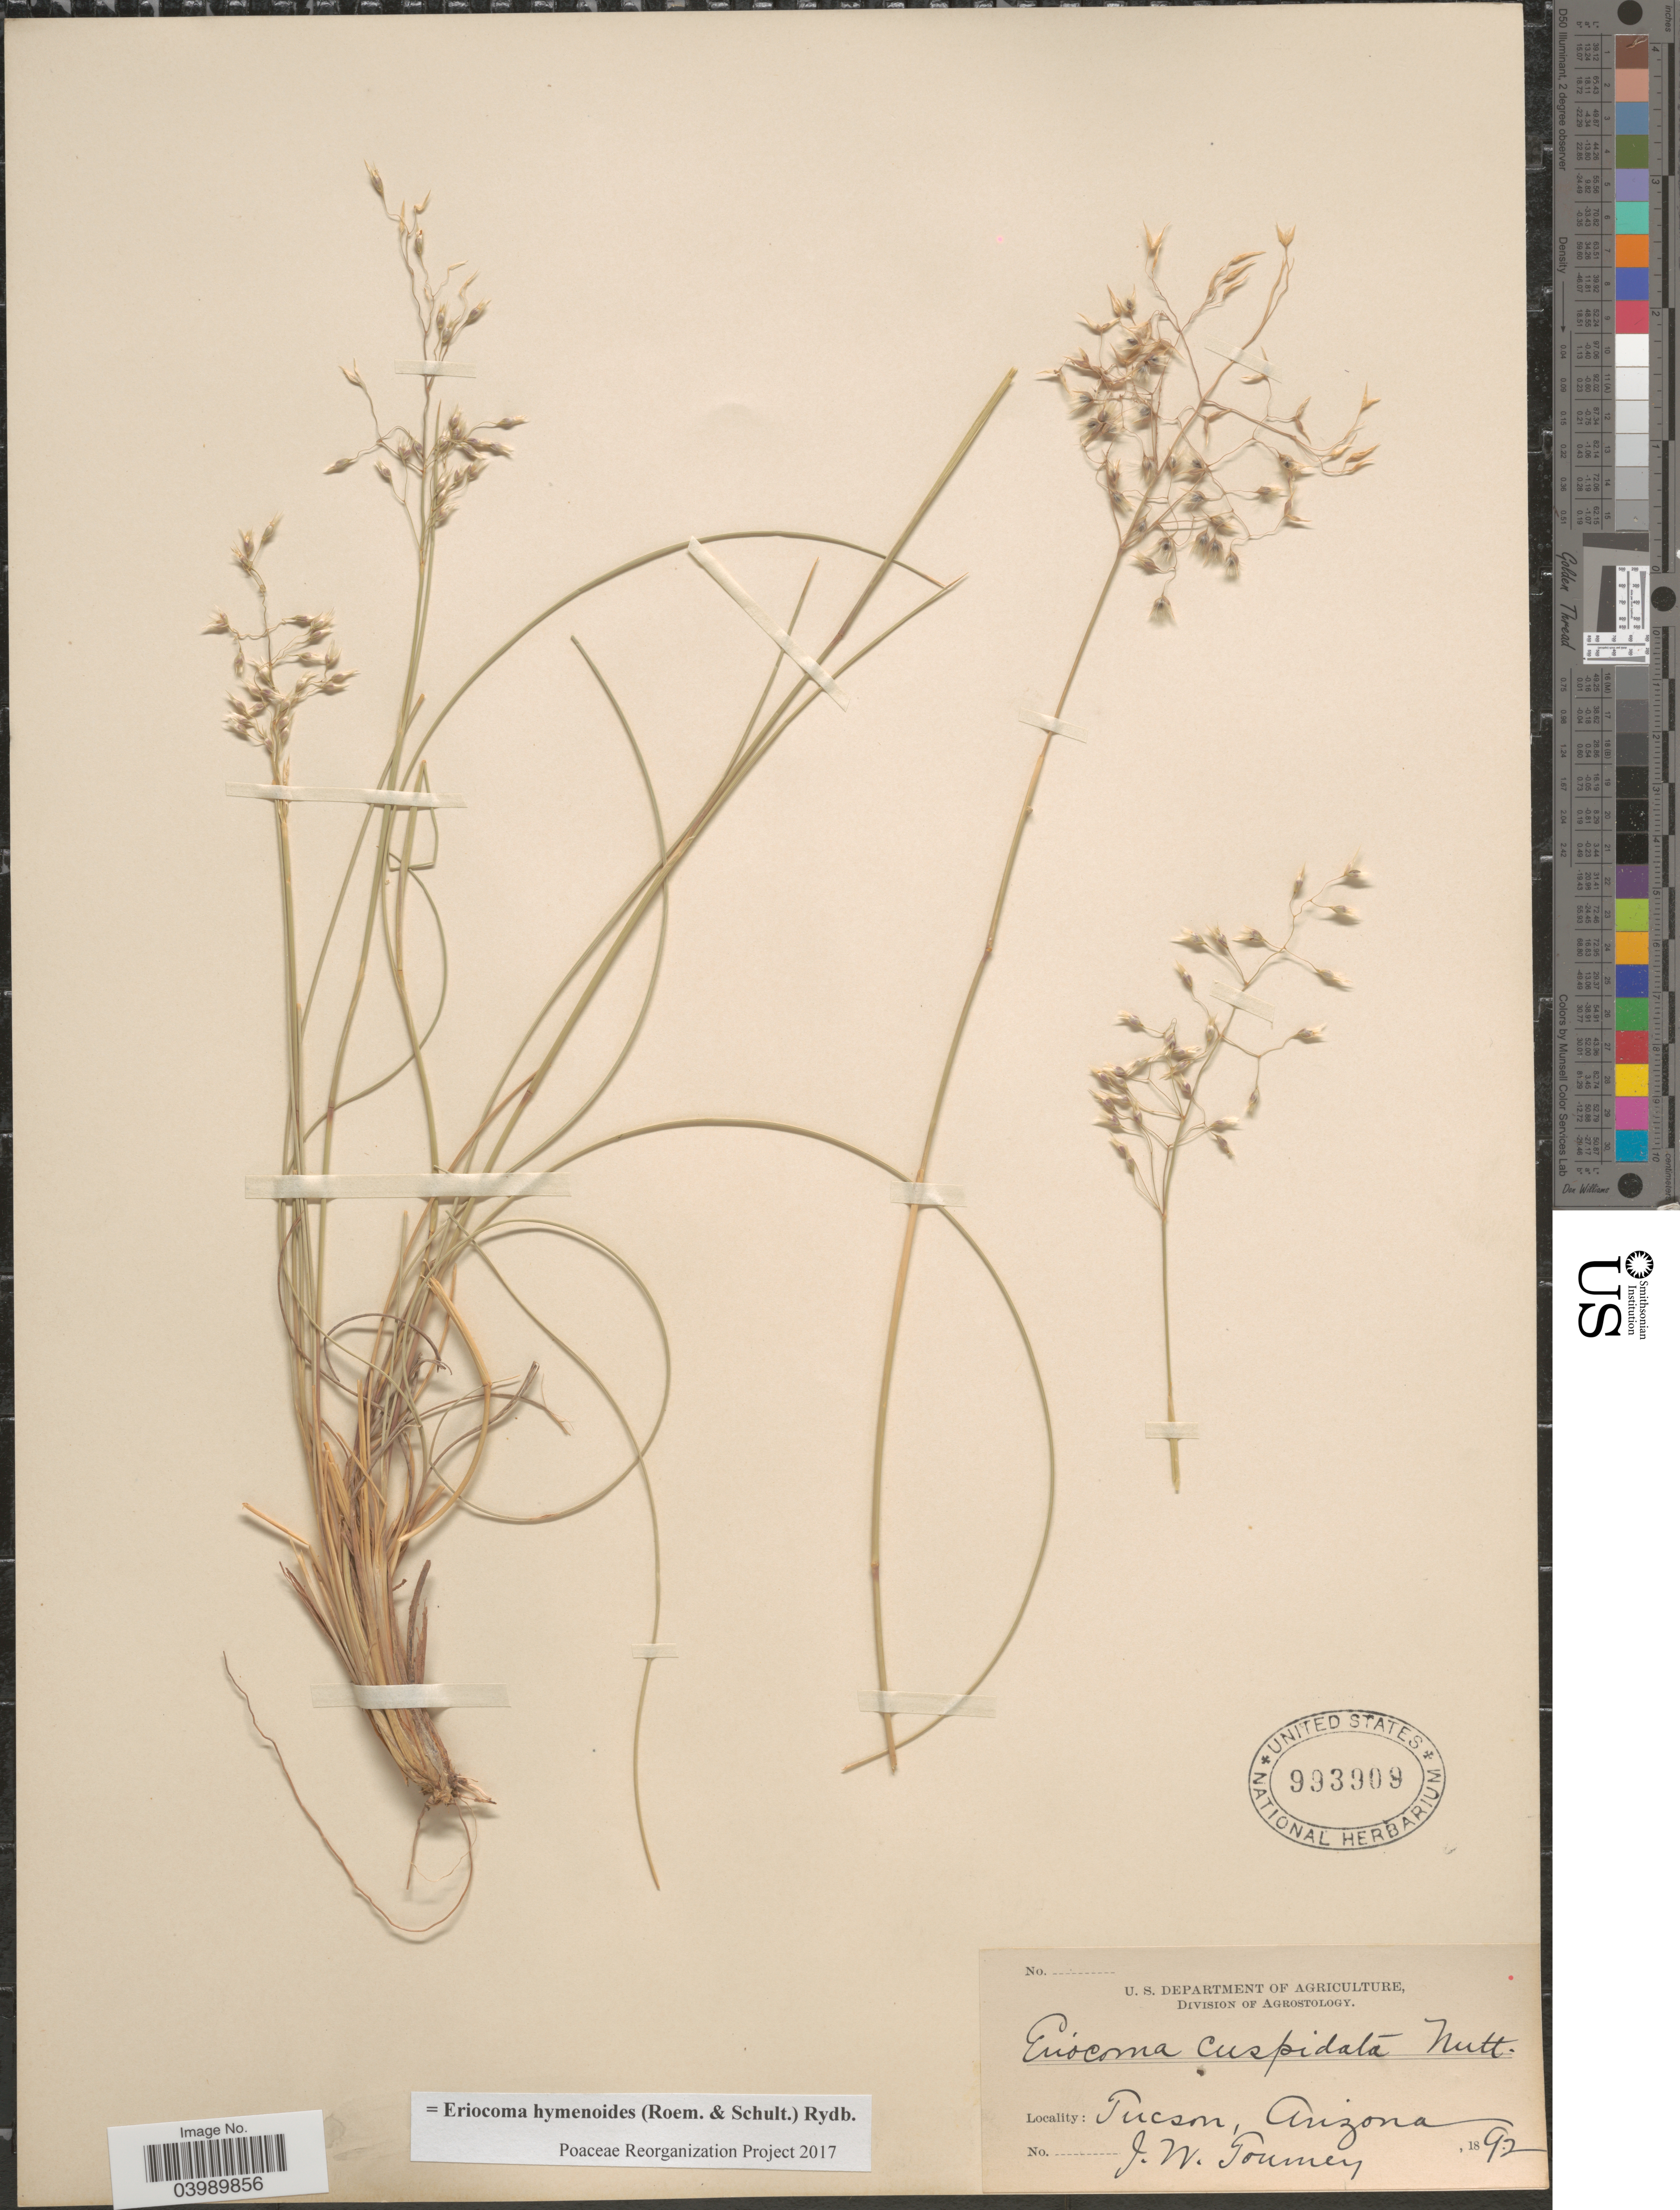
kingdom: Plantae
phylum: Tracheophyta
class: Liliopsida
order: Poales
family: Poaceae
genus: Eriocoma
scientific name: Eriocoma hymenoides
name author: (Roem. & Schult.) Rydb.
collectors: J. W. Toumey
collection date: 1892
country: United States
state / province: Arizona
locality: Tucson.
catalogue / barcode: US 993909